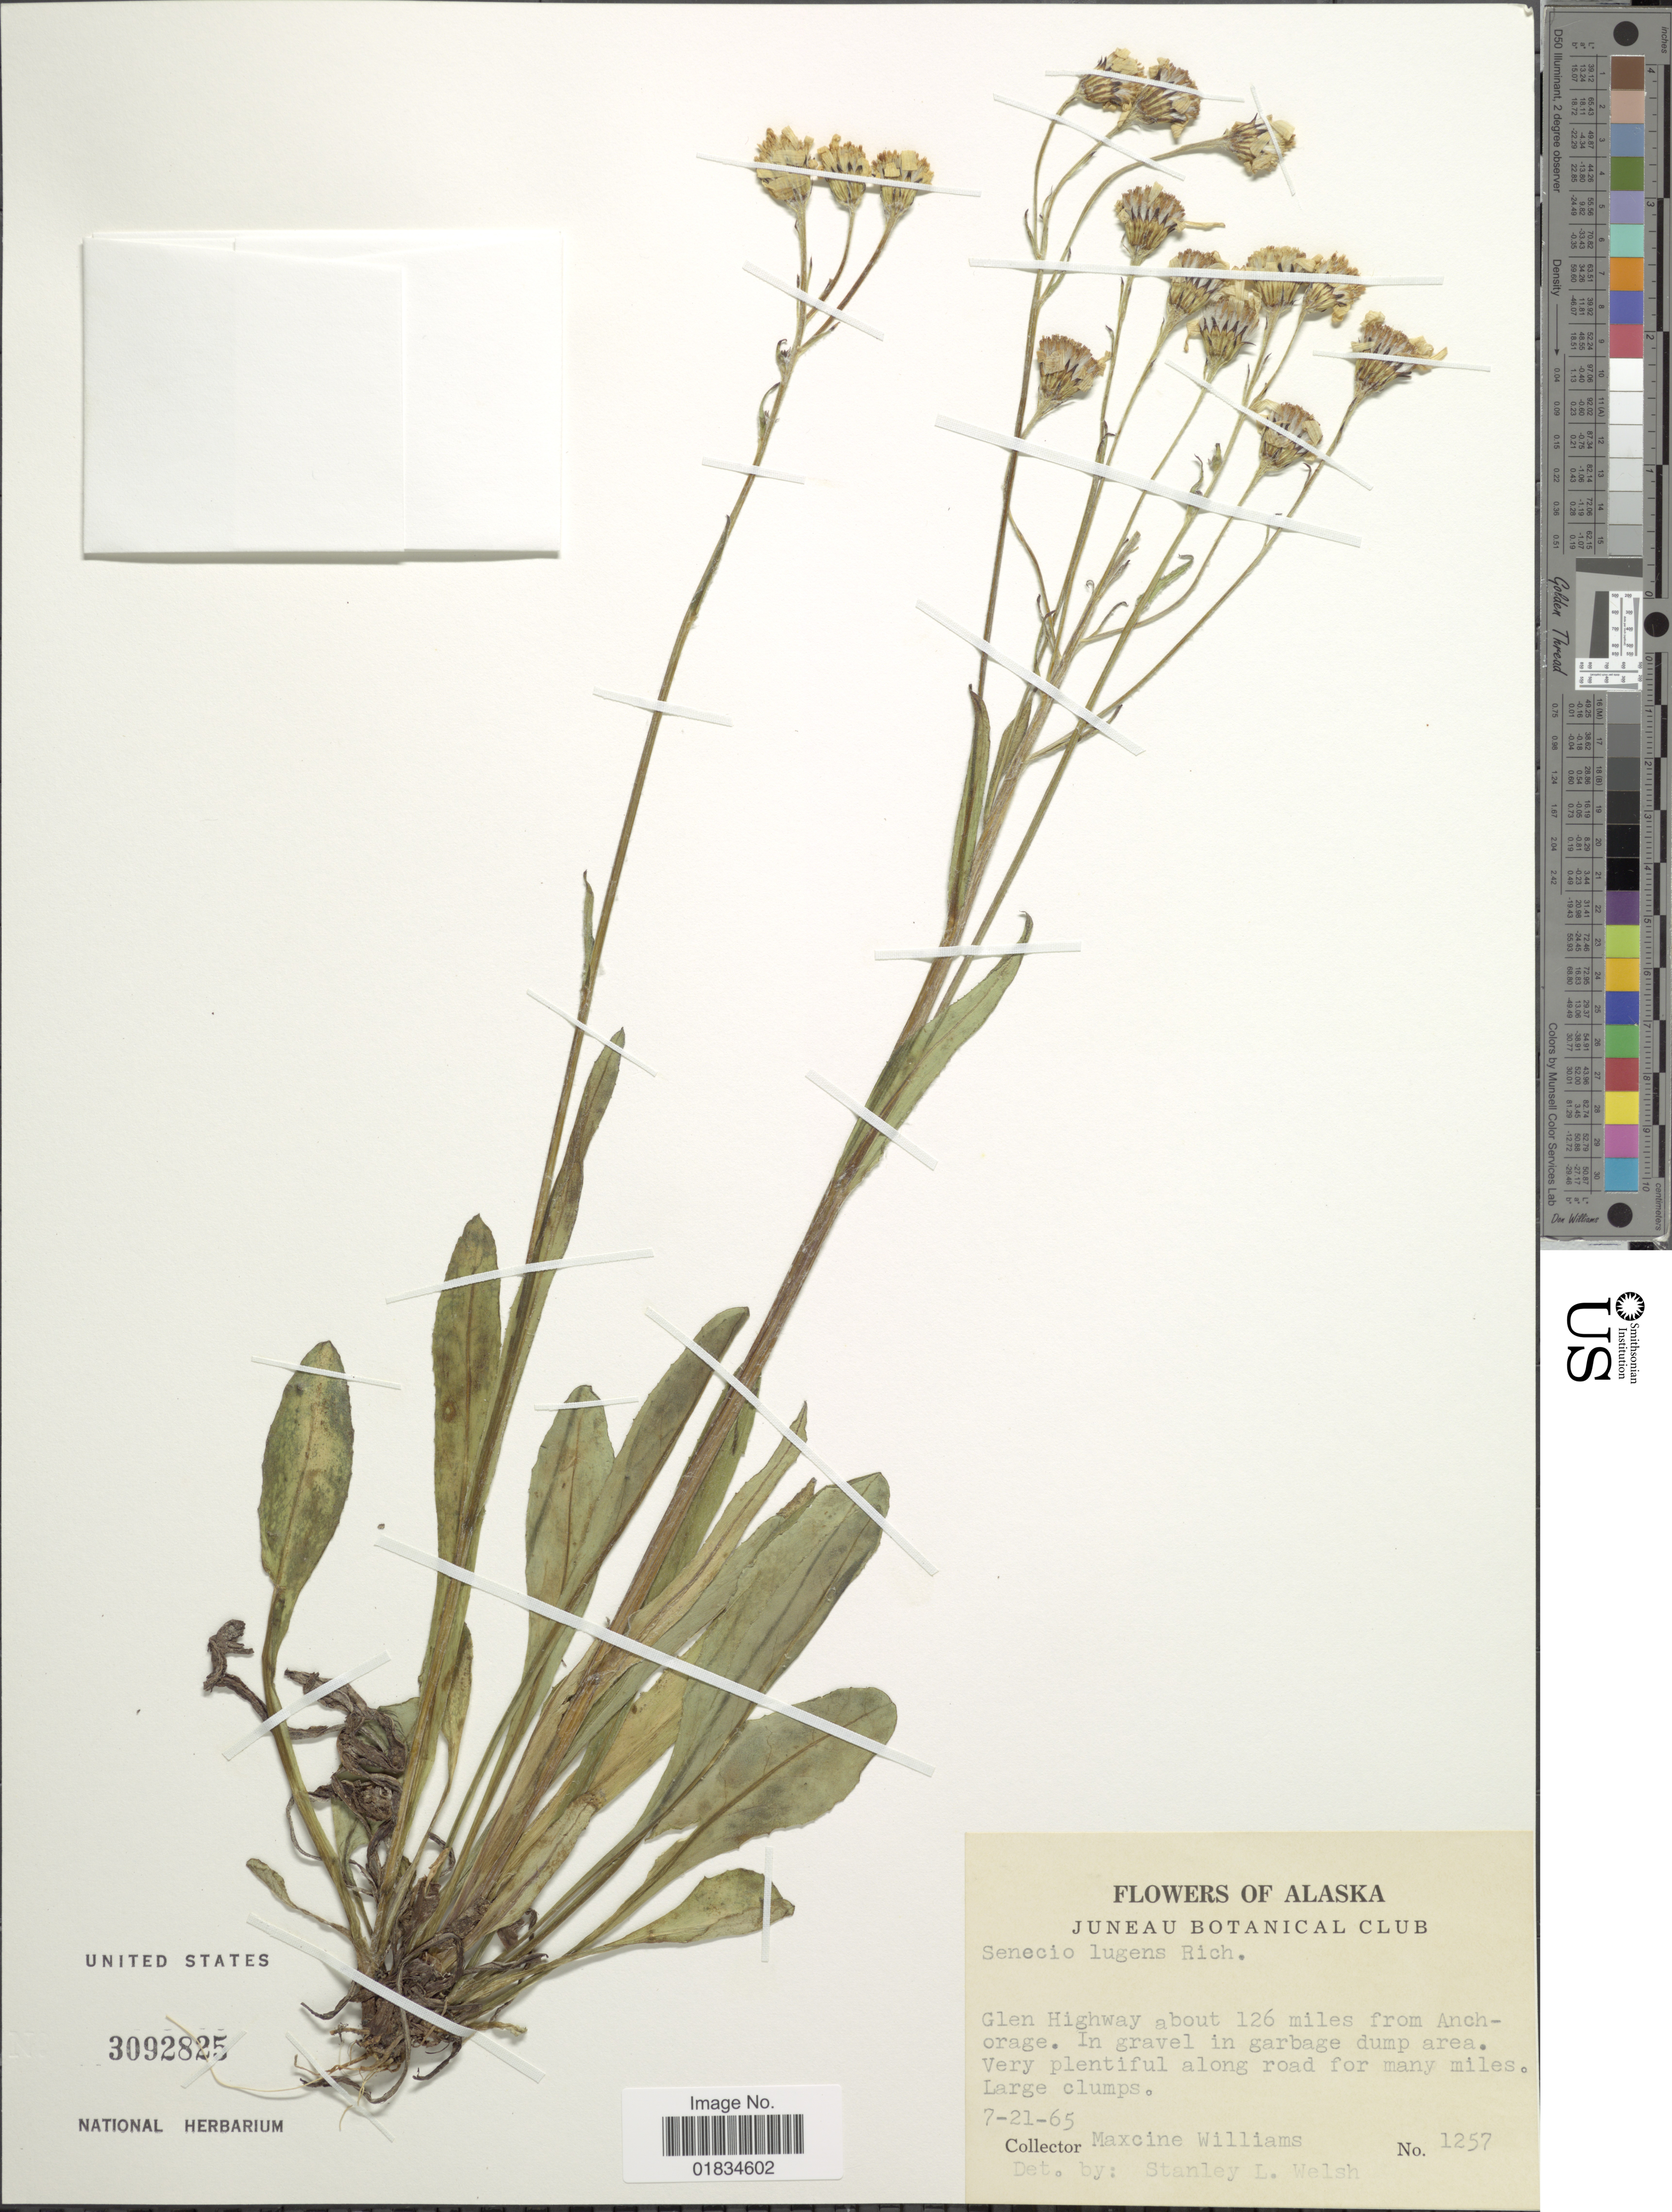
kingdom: Plantae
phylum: Tracheophyta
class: Magnoliopsida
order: Asterales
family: Asteraceae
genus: Senecio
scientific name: Senecio lugens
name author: Richardson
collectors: Mr. Williams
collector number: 1257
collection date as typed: Transcribed d/m/y: 21/7/65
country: United States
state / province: Alaska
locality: Glen Highway about 126 miles from Anchorage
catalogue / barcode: US 3092825